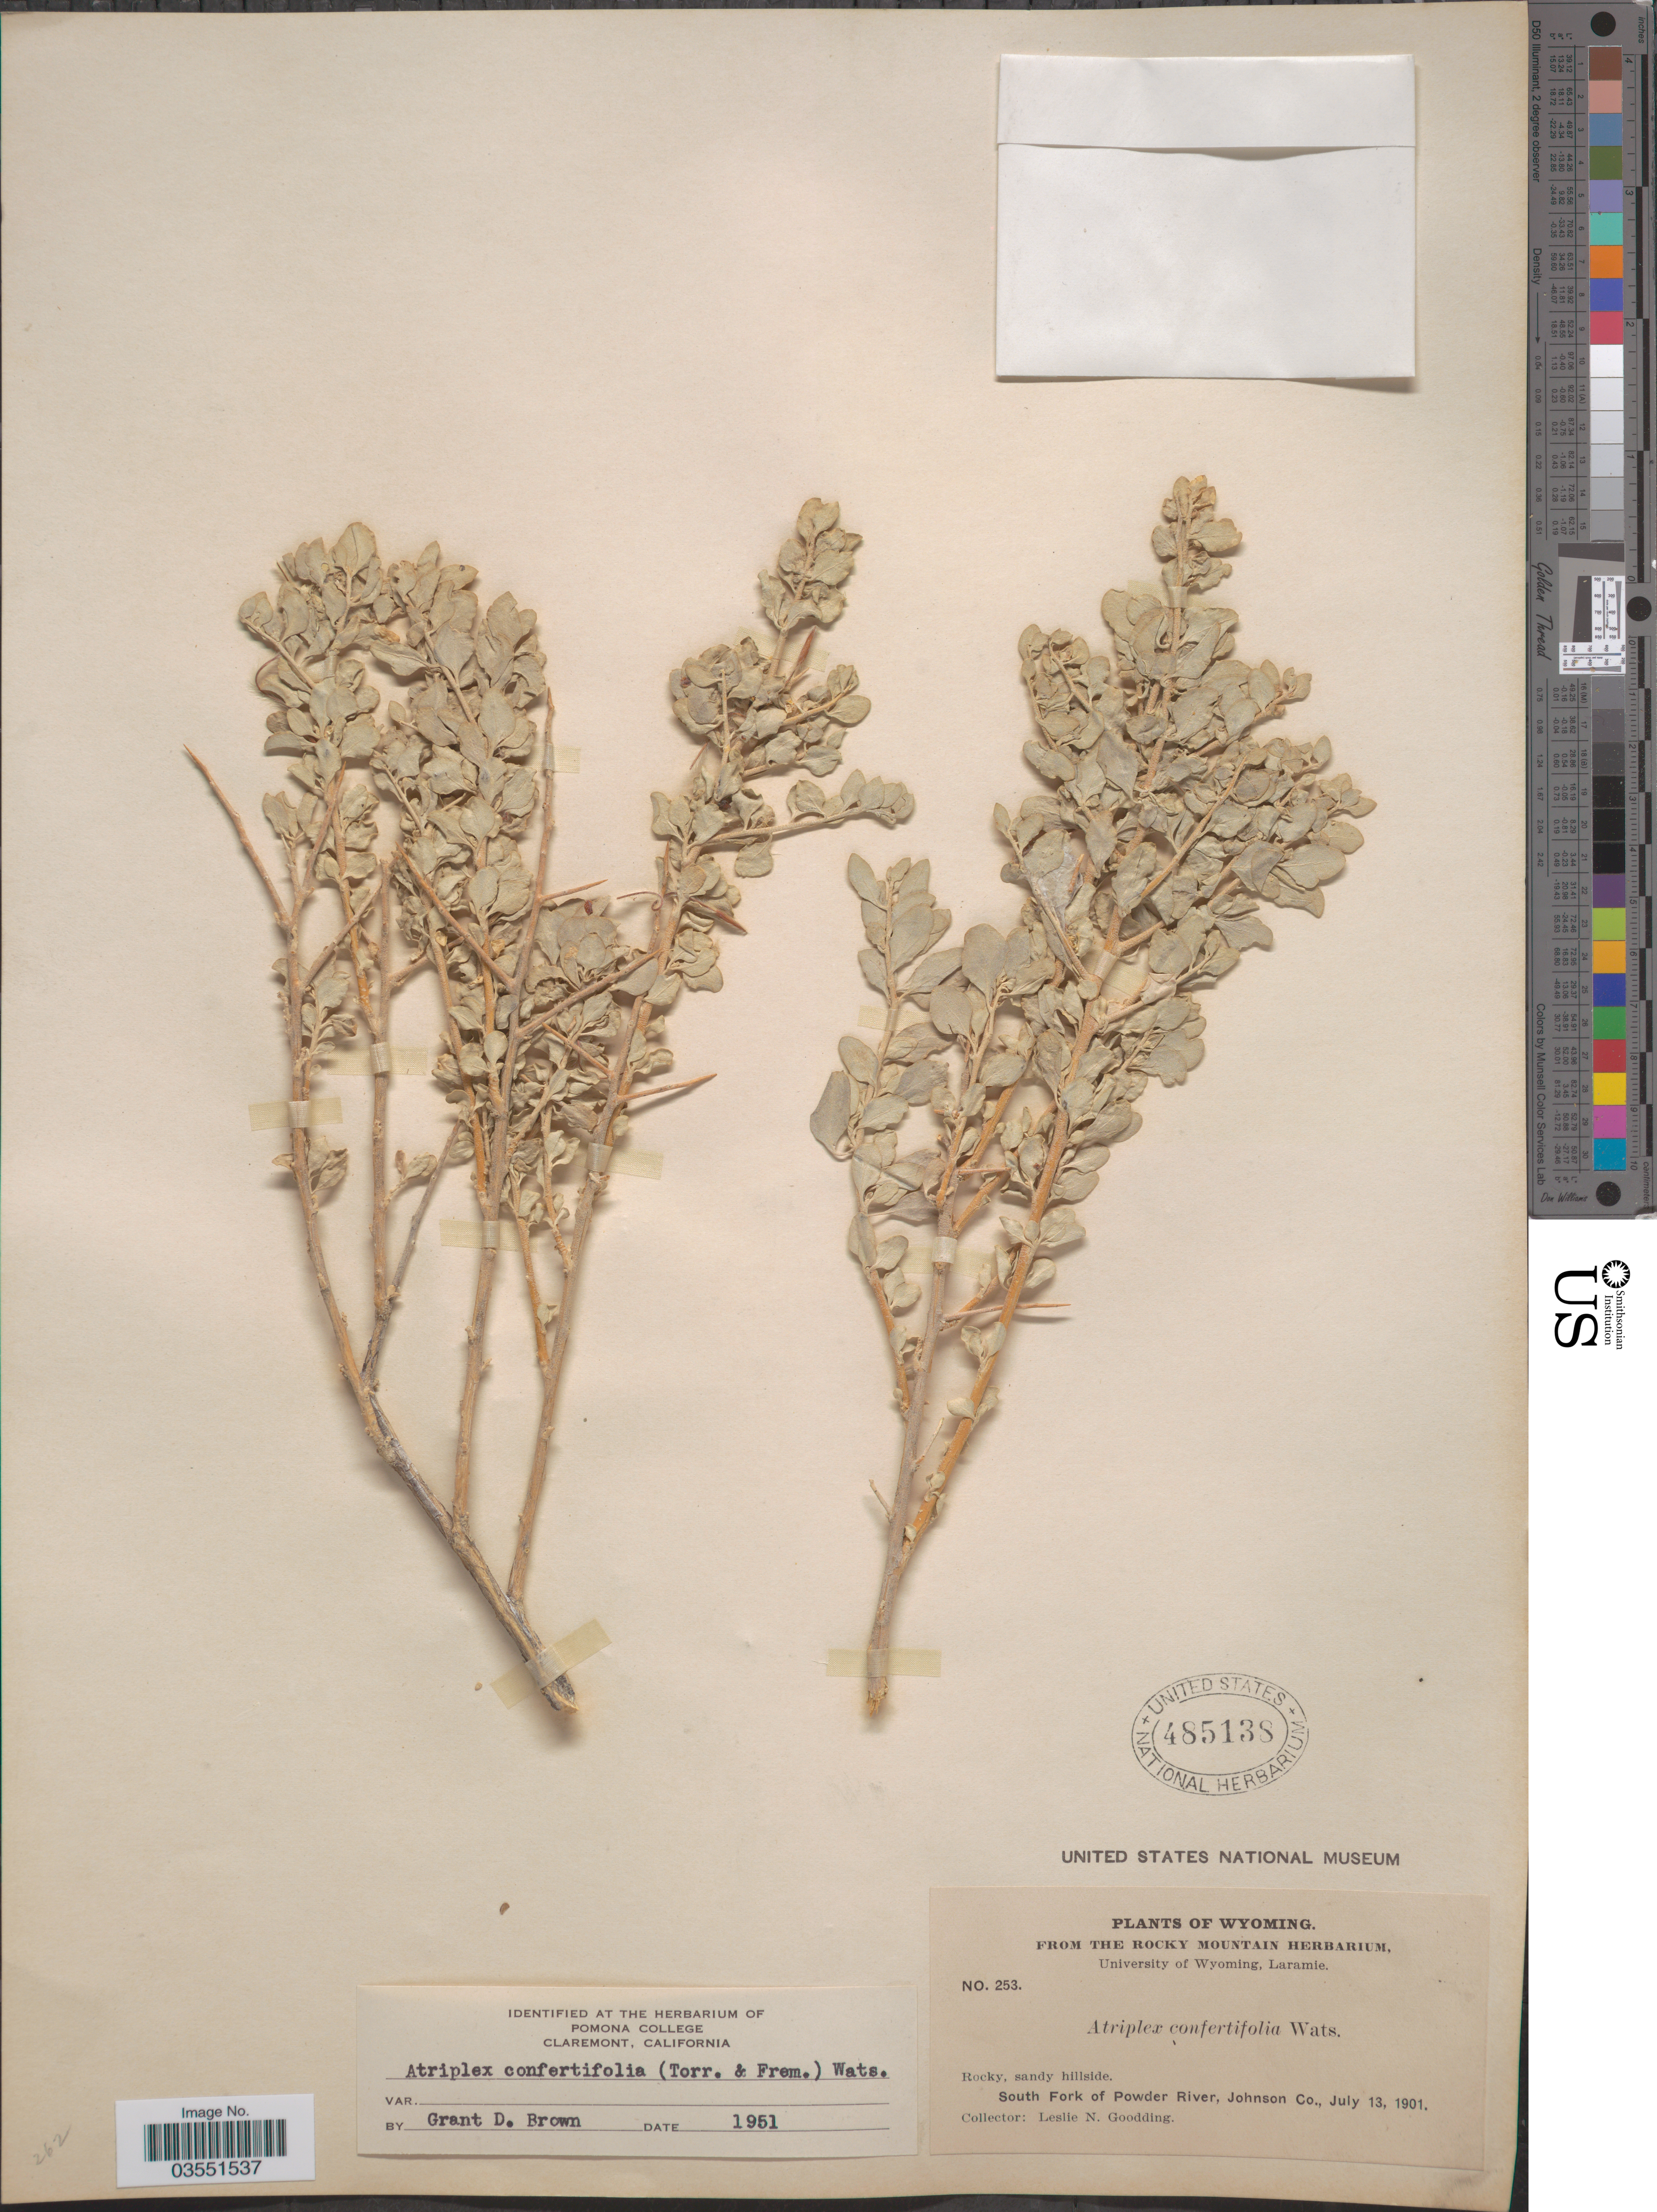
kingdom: Plantae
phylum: Tracheophyta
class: Magnoliopsida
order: Caryophyllales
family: Amaranthaceae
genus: Atriplex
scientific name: Atriplex confertifolia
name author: (Torr. & Frém.) S. Watson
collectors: L. N. Goodding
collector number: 253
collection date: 1901-07-13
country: United States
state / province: Wyoming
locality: South Fork of Powder River, Johnson Co.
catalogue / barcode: US 485138